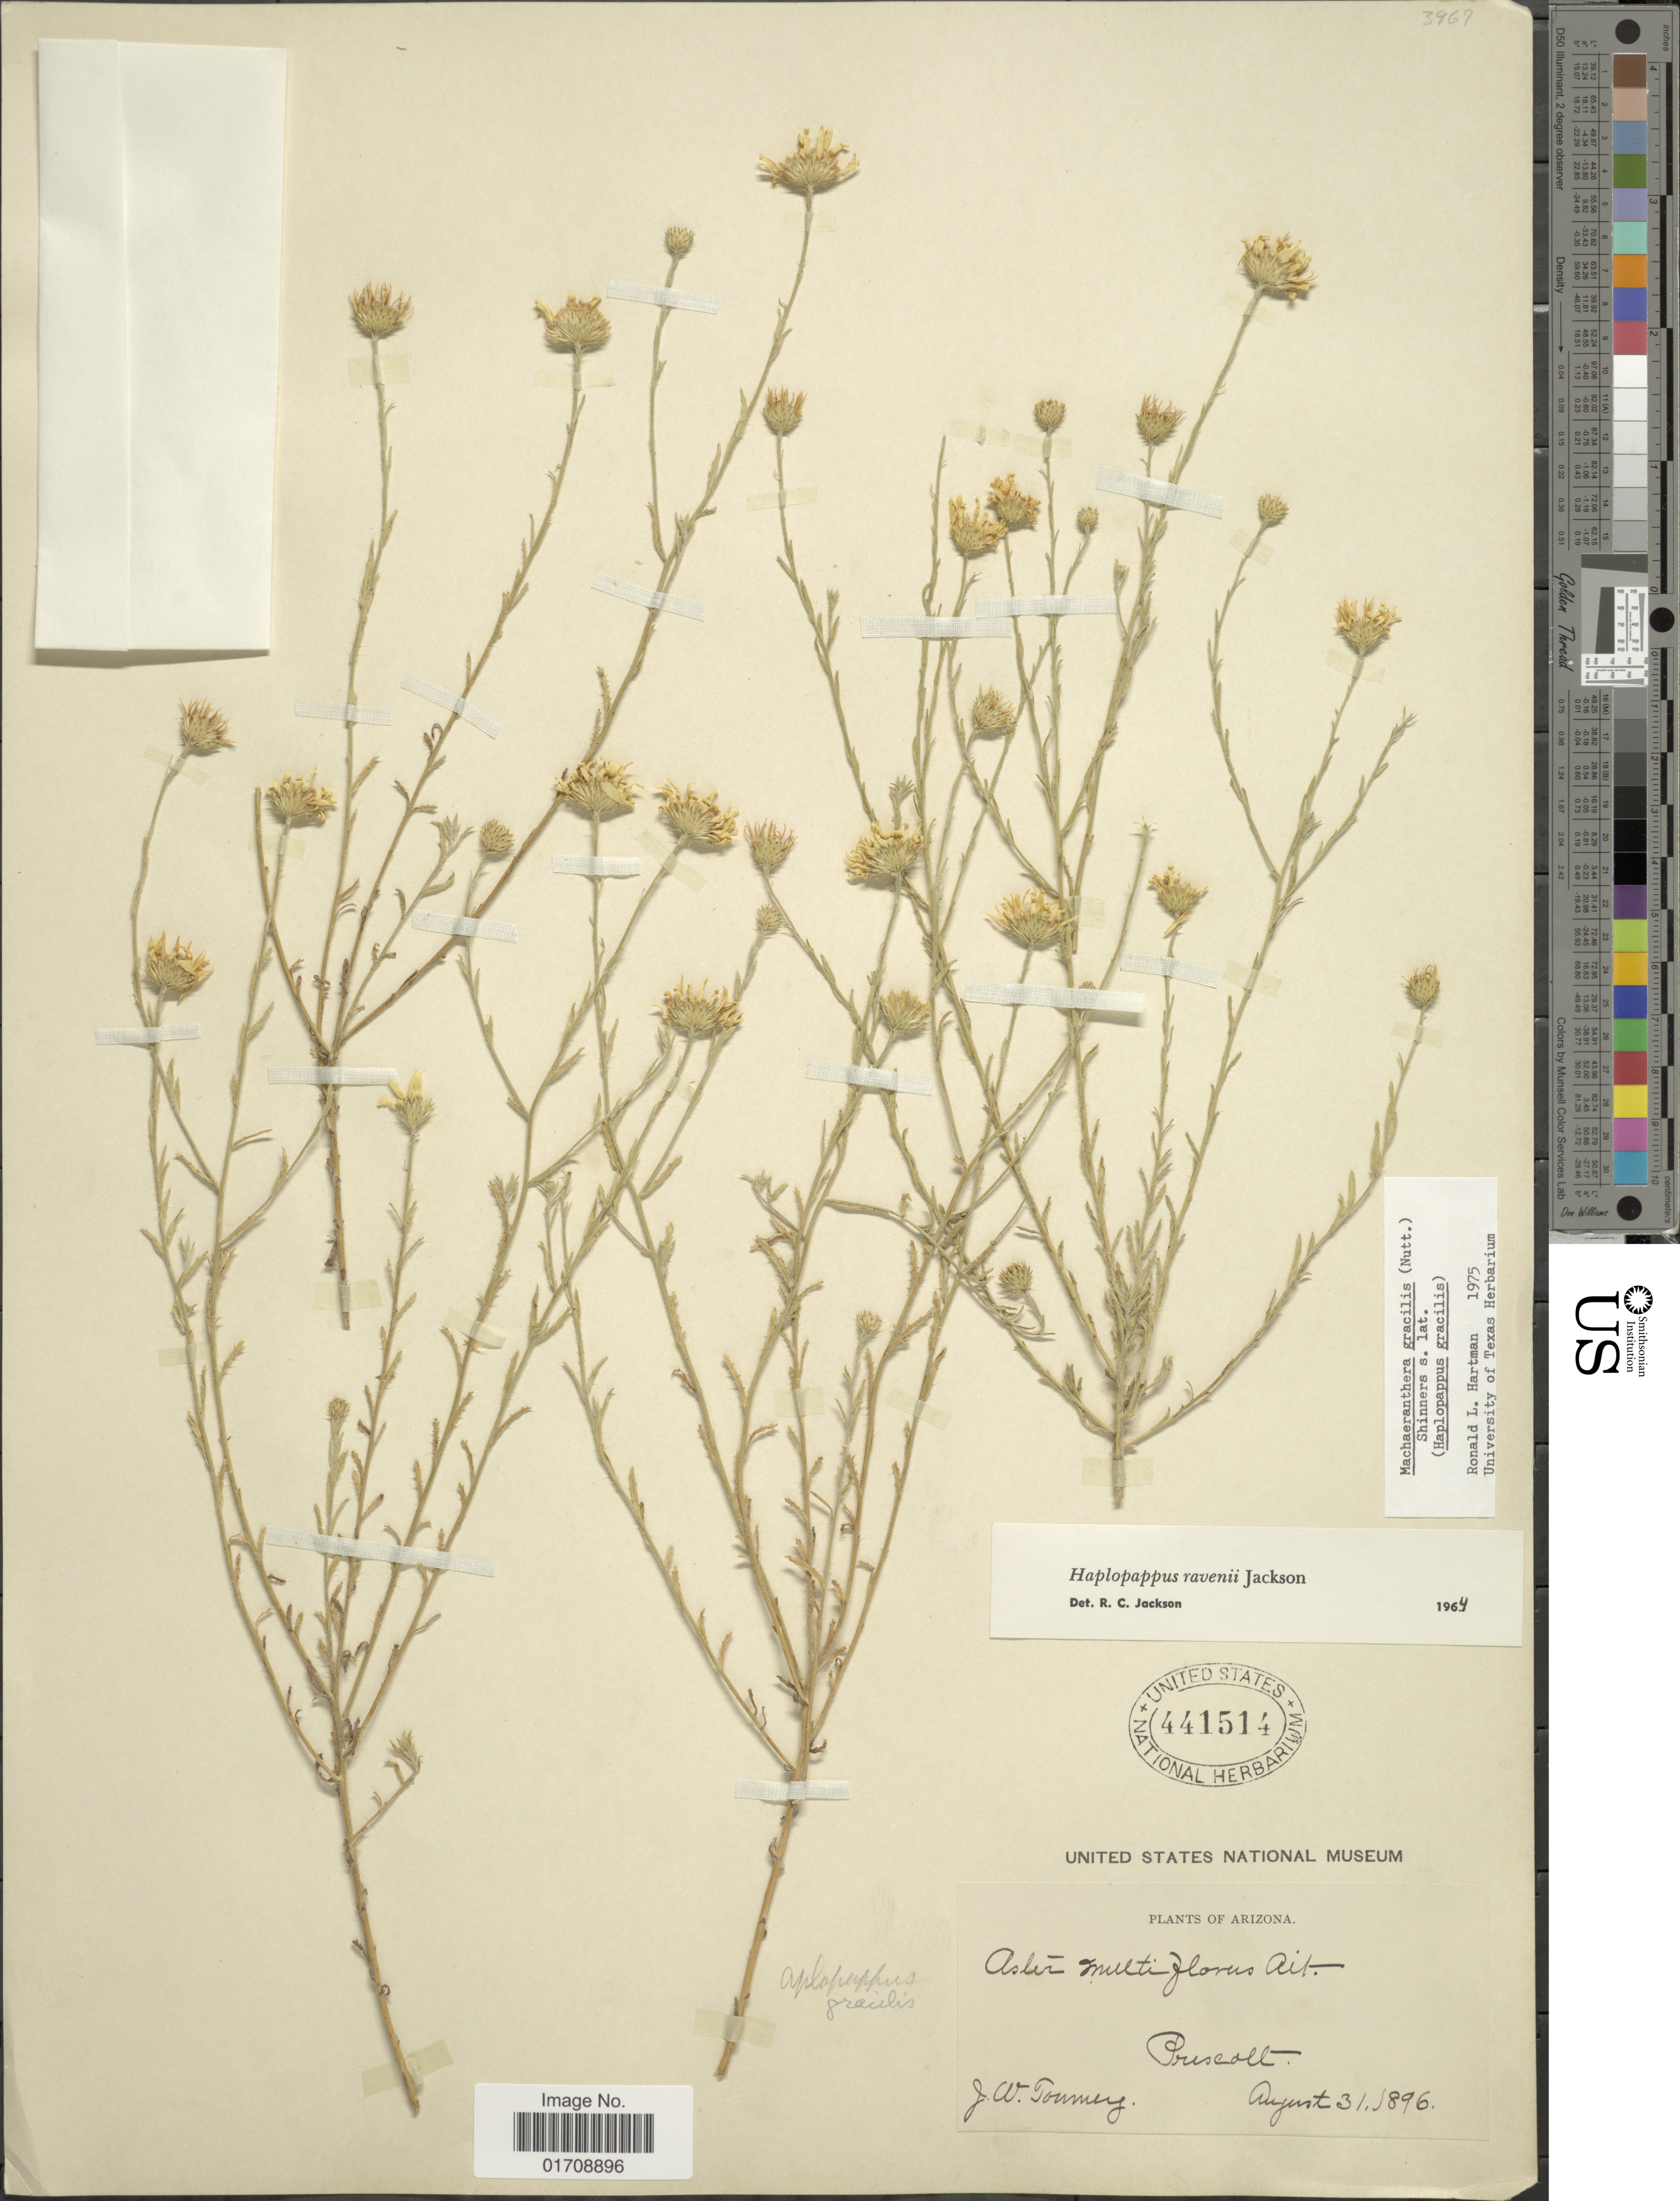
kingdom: Plantae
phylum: Tracheophyta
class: Magnoliopsida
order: Asterales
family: Asteraceae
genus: Machaeranthera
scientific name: Machaeranthera gracilis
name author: (Nutt.) Shinners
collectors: J. W. Toumey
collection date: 1896-08-31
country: United States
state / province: Arizona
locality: Prescott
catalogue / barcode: US 441514